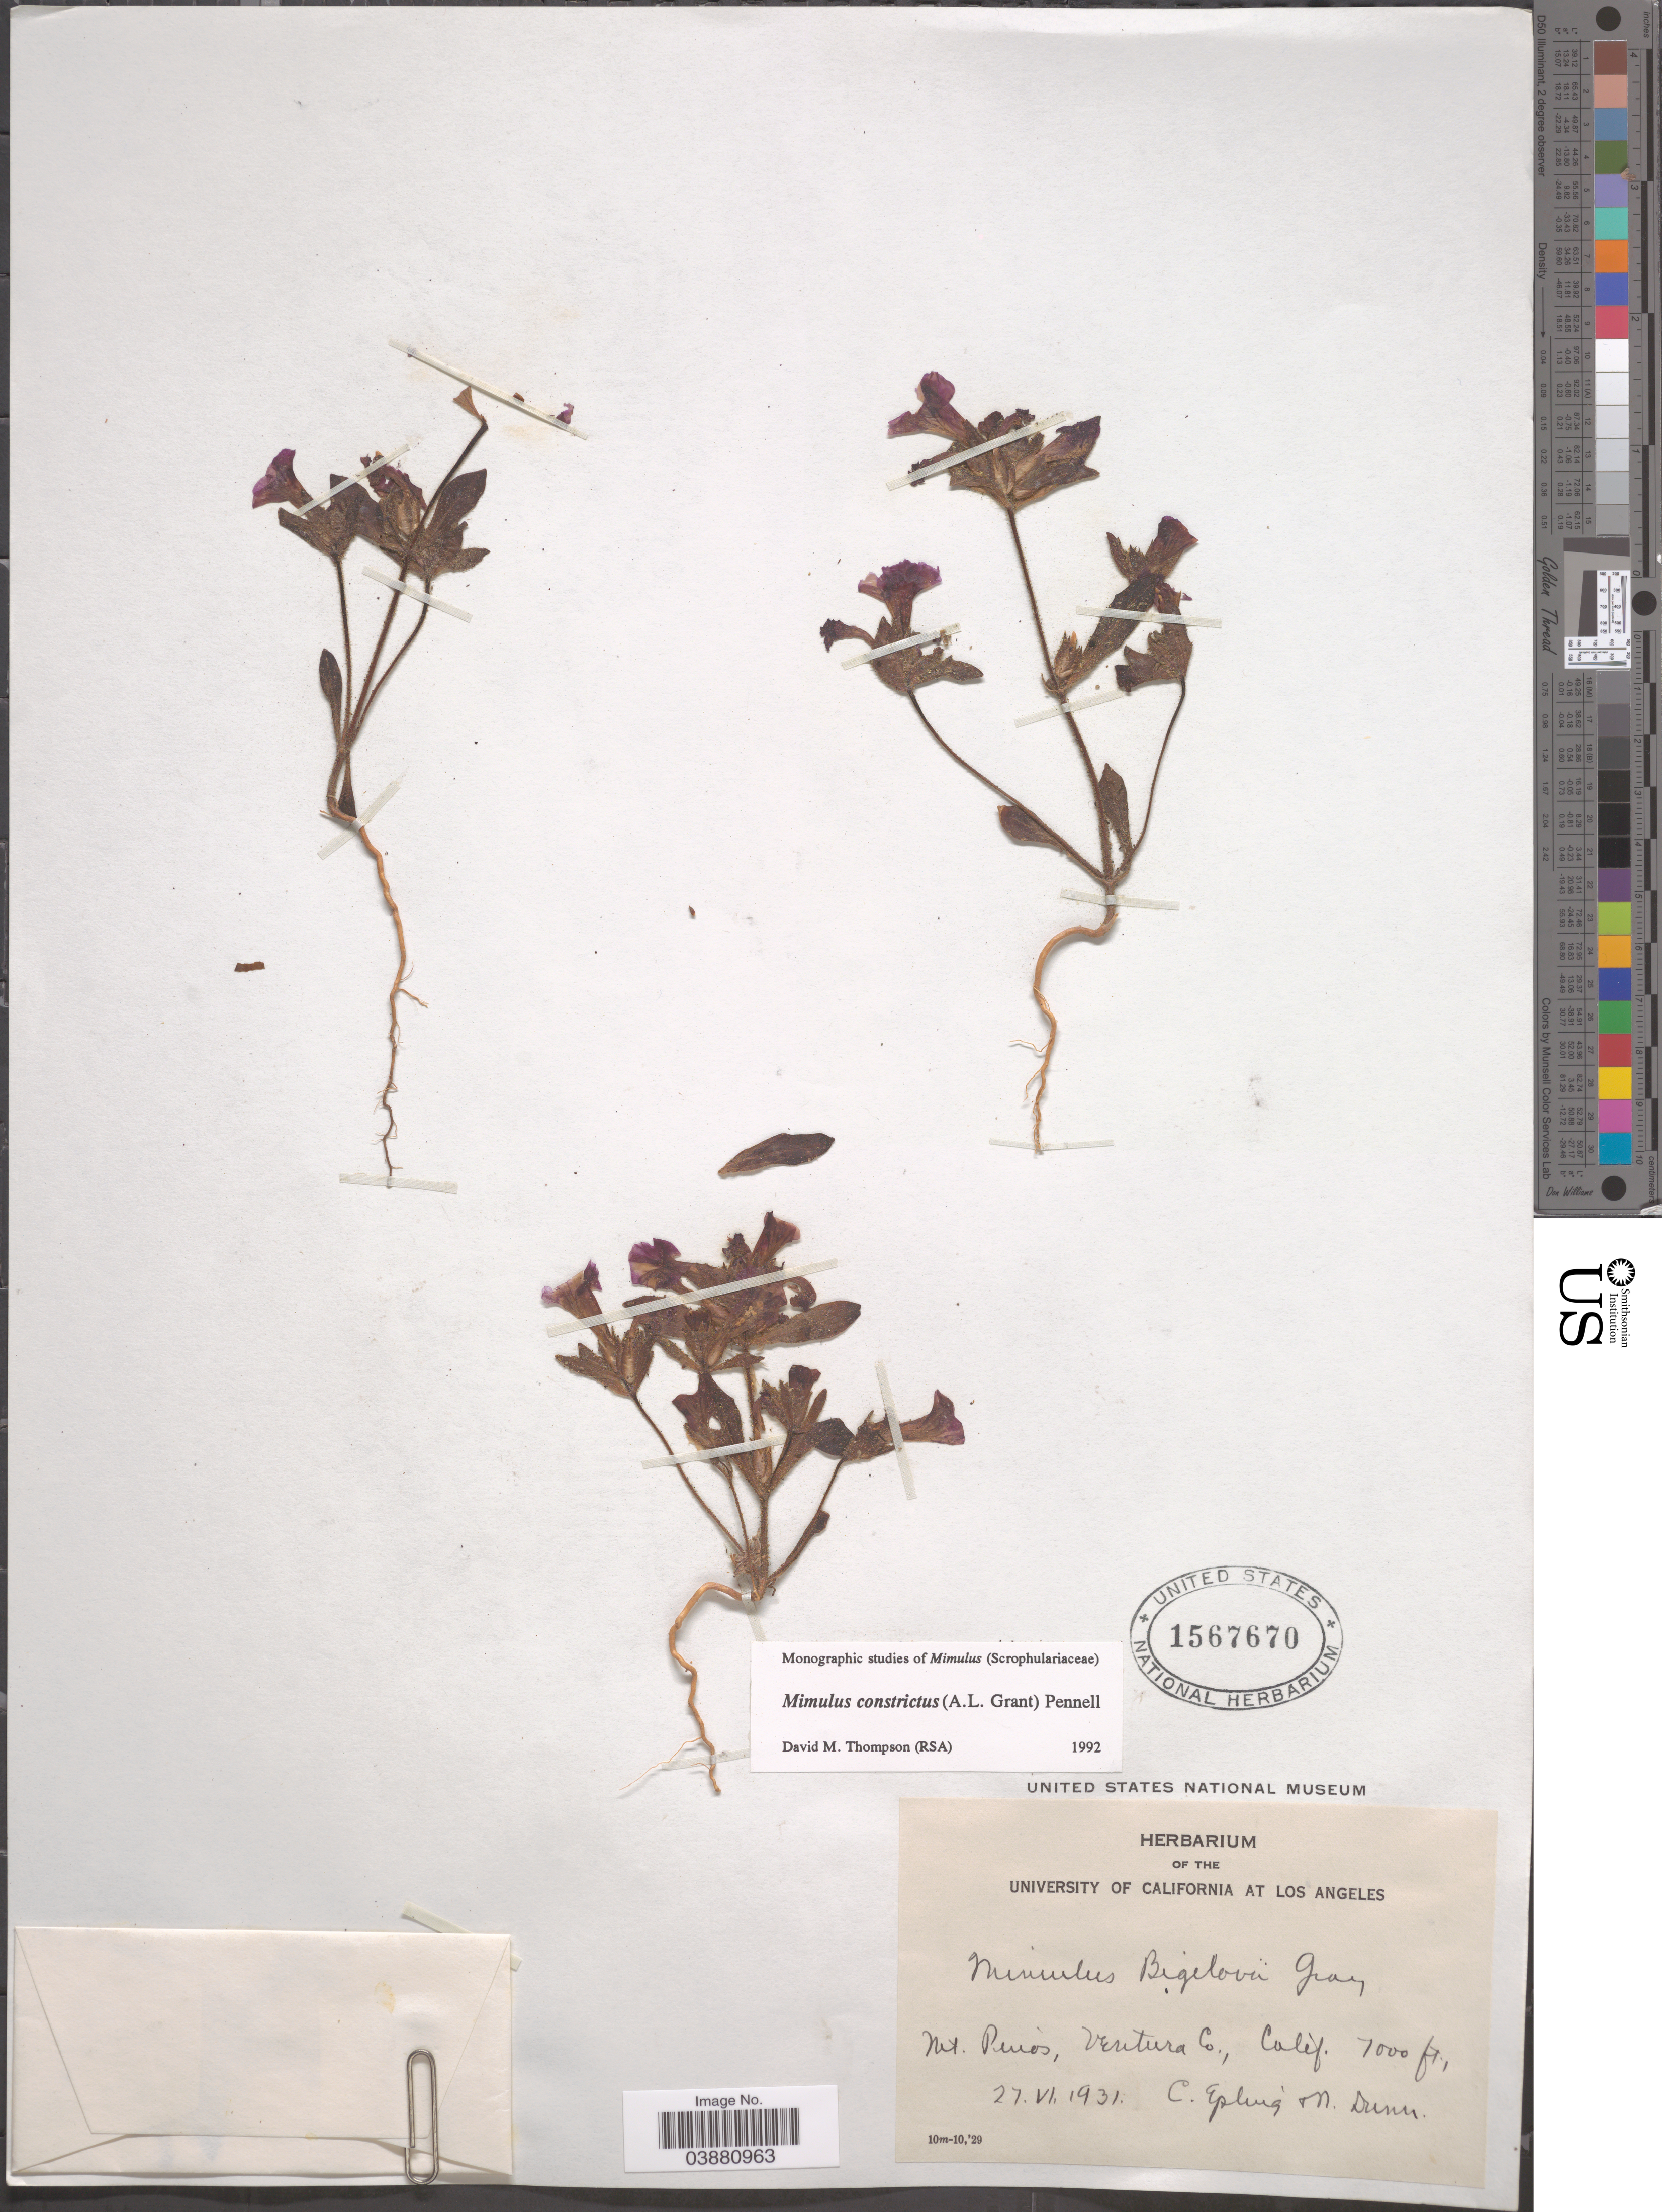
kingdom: Plantae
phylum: Tracheophyta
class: Magnoliopsida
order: Lamiales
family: Phrymaceae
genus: Mimulus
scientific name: Mimulus constrictus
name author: (A.L. Grant) Pennell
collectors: C. C. Epling & N. Dunn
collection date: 1931-06-27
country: United States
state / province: California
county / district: Ventura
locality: Mt. Pinos, Ventura Co.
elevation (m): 2134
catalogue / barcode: US 1567670